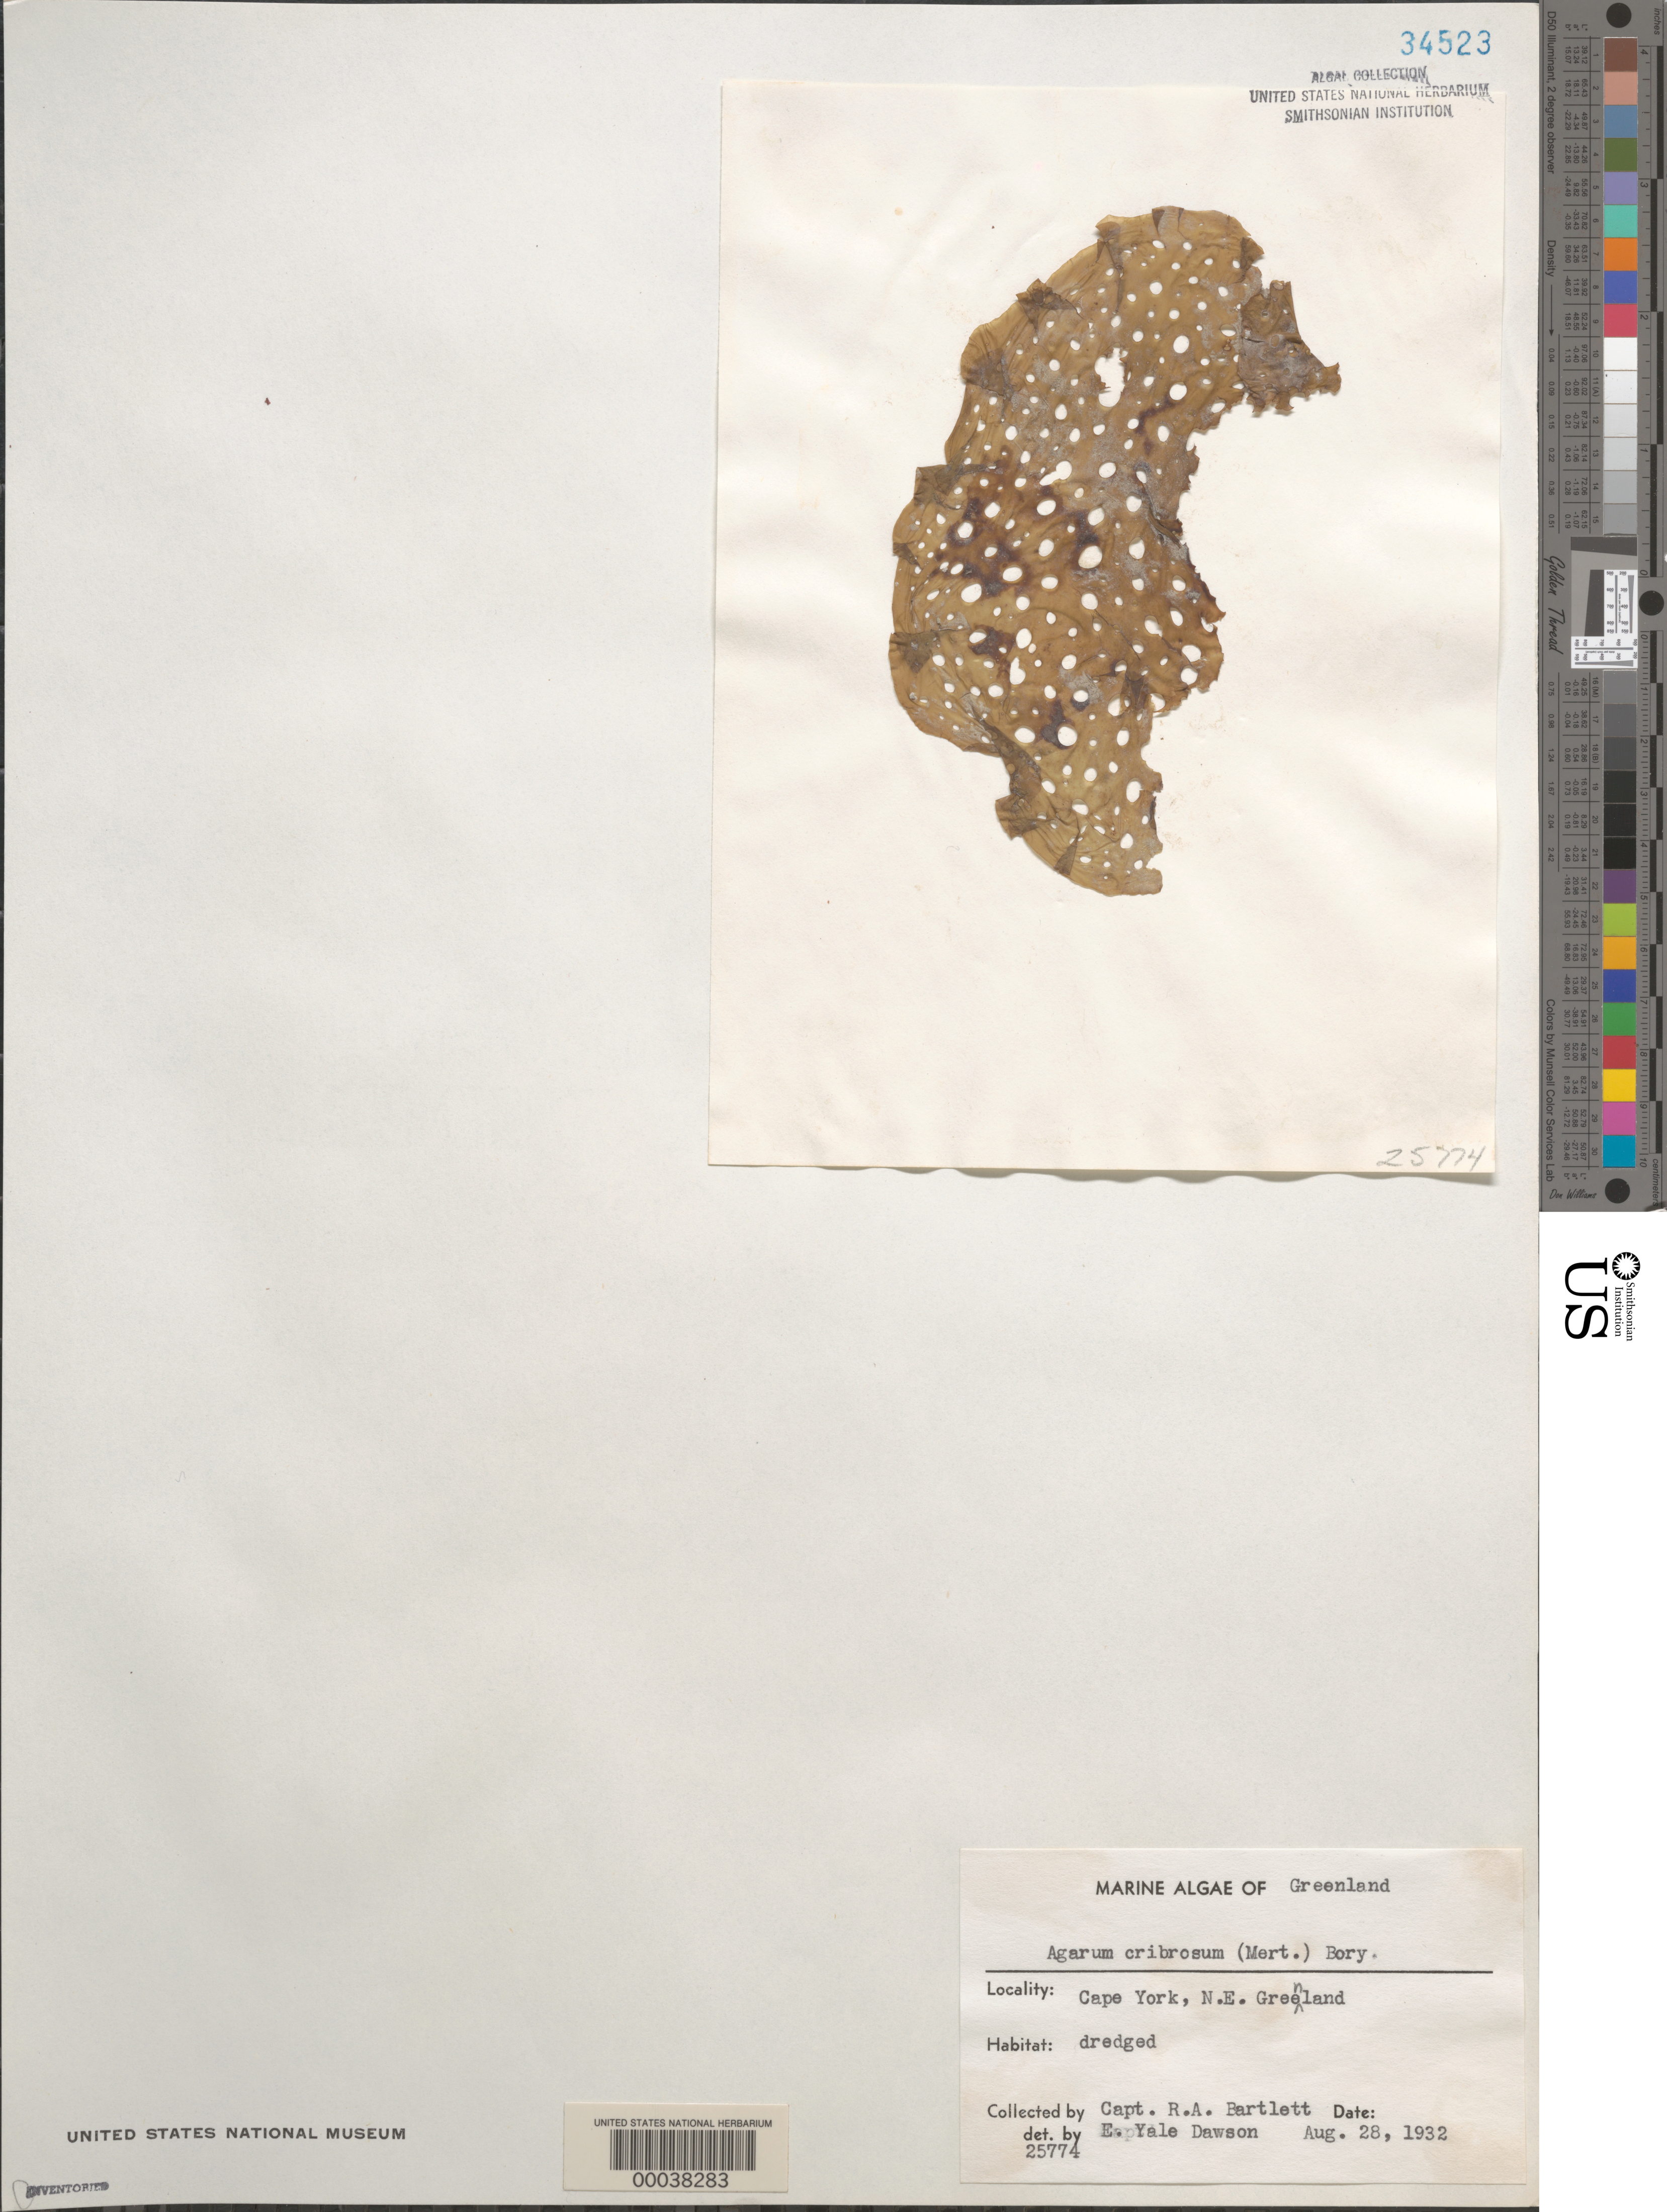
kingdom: Chromista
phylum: Ochrophyta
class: Phaeophyceae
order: Laminariales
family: Costariaceae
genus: Agarum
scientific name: Agarum clathratum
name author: Dumortier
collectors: R. A. Bartlett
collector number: EYD 25774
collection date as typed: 28 Aug 1932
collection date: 1932-08-28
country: Greenland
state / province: Nordgronland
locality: Cape york, hayes peninsula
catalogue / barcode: US 34523